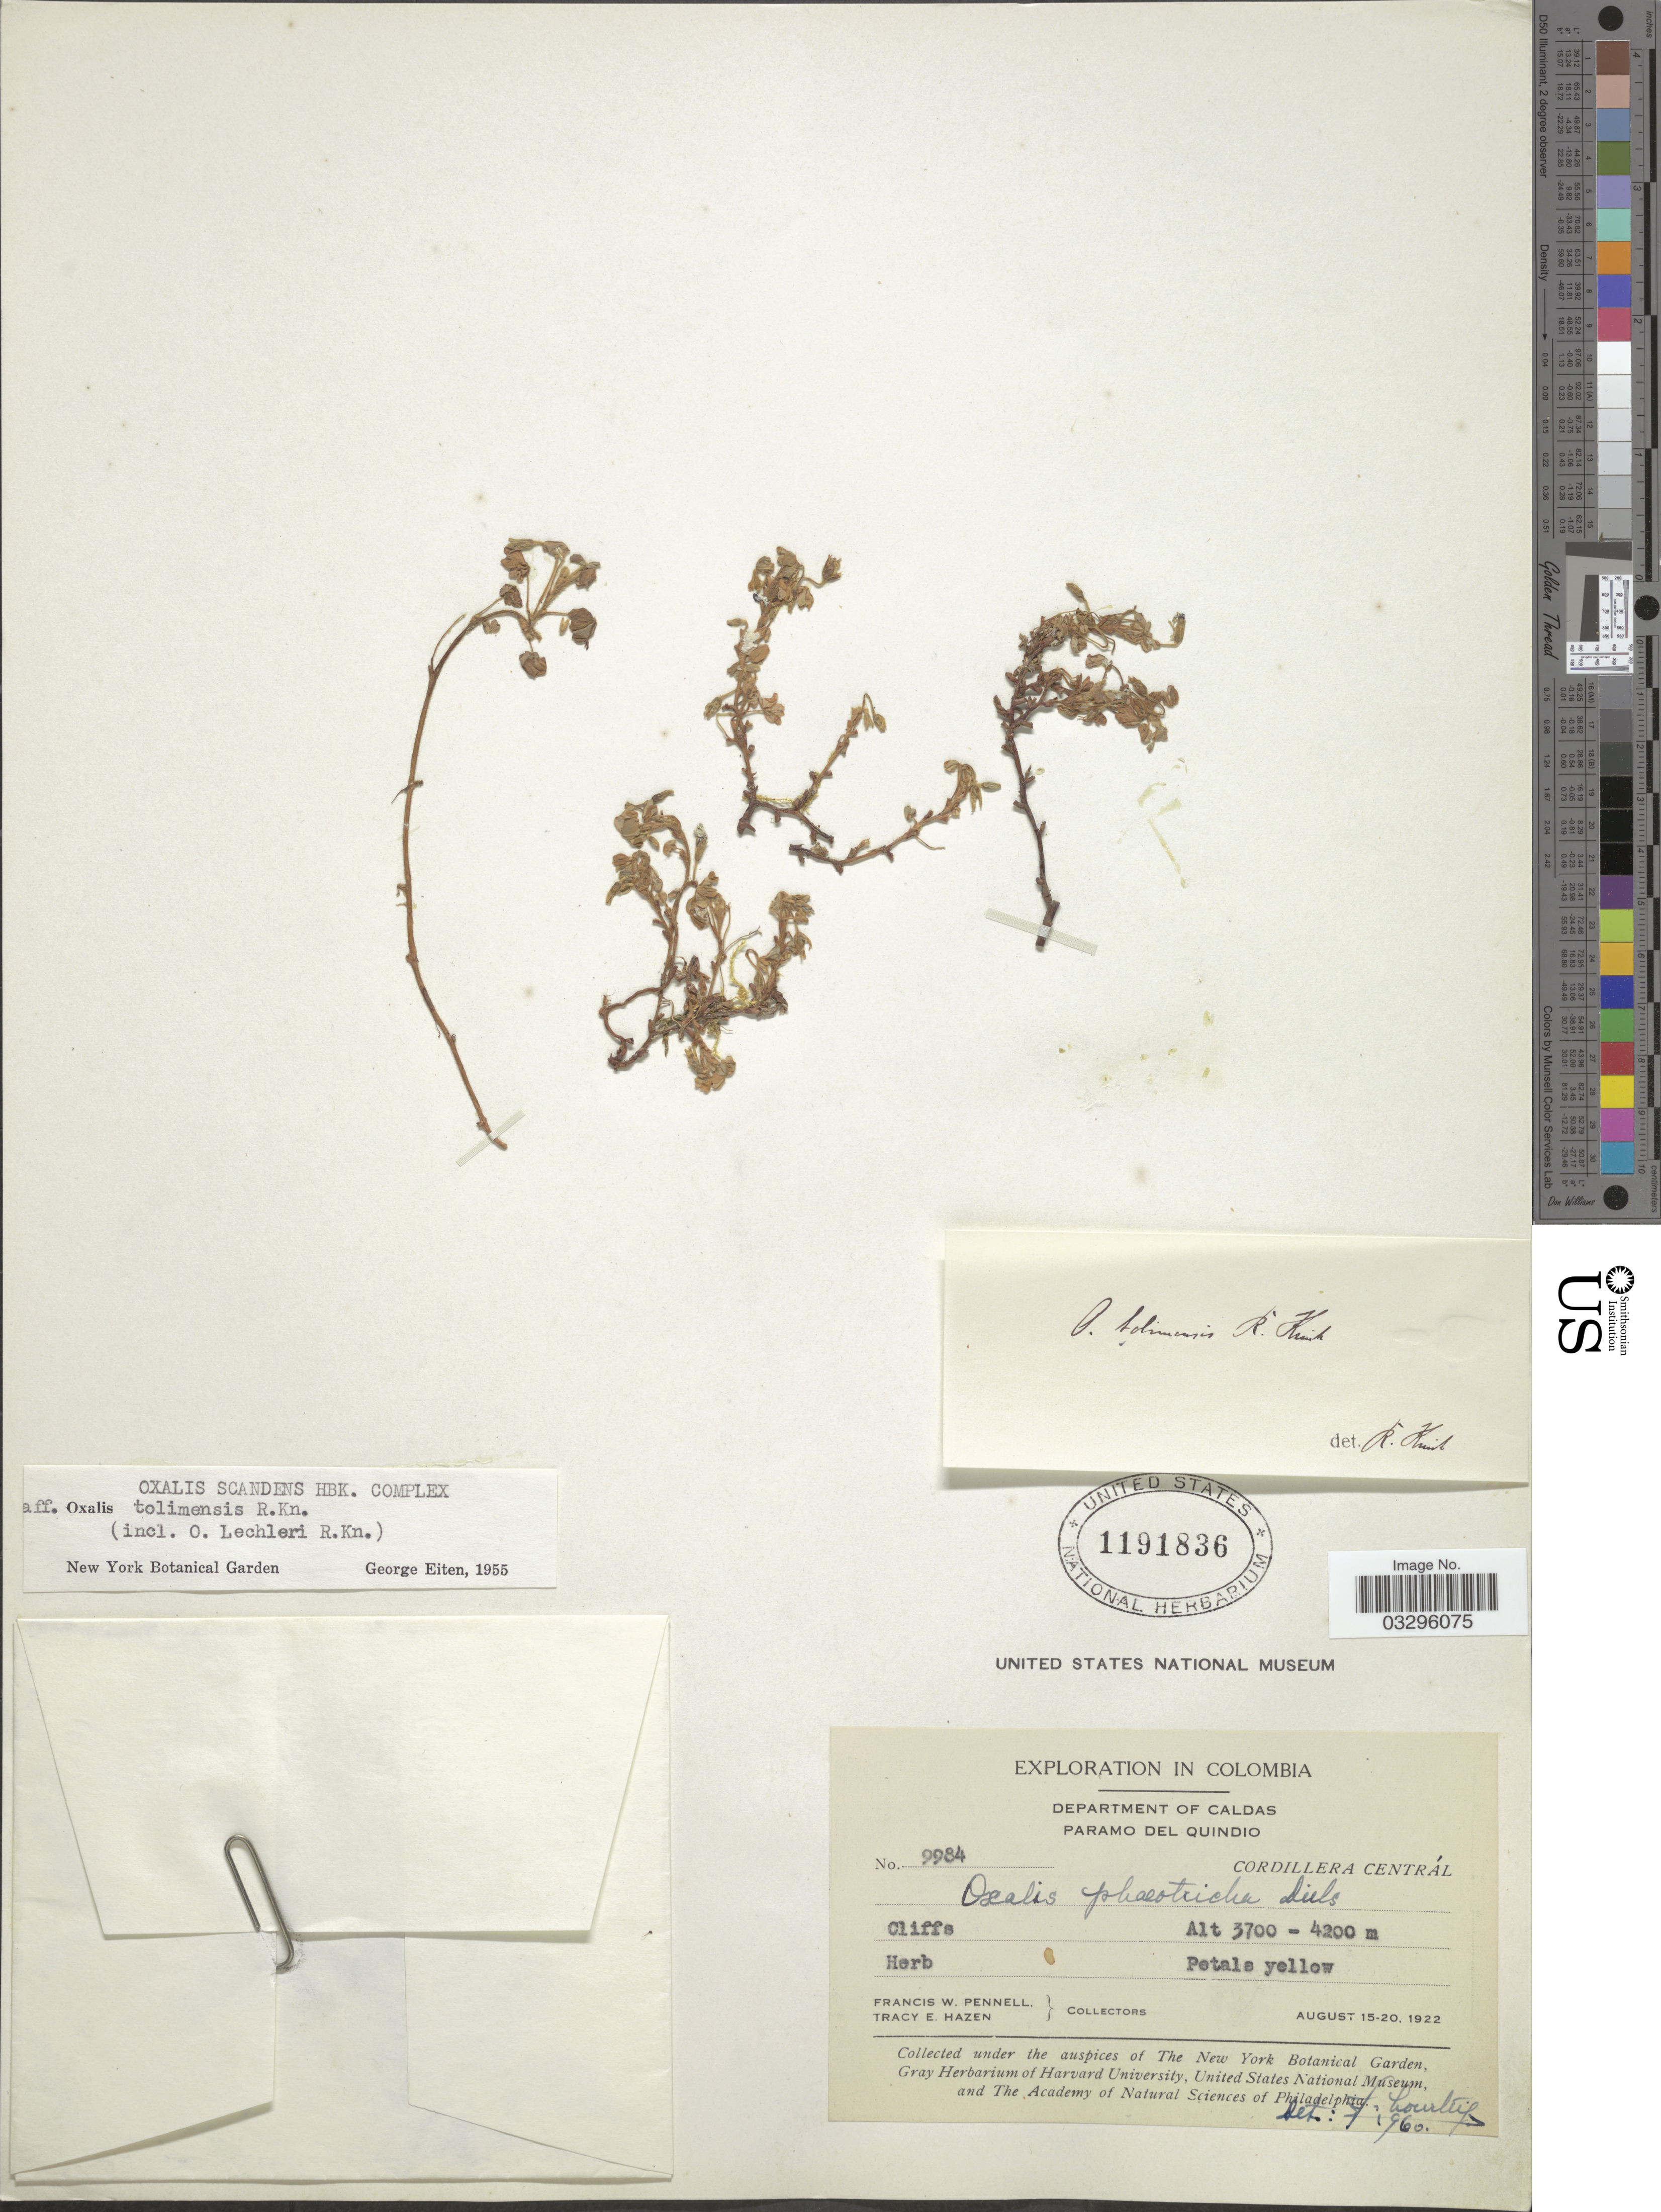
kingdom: Plantae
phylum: Tracheophyta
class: Magnoliopsida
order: Oxalidales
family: Oxalidaceae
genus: Oxalis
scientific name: Oxalis phaeotricha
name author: Diels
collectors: F. W. Pennell & T. E. Hazen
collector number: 9984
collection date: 1922-08-15/1922-08-20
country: Colombia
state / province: Caldas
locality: Department of Caldas. Paramo del Quindio. Cordillera Central.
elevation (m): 3700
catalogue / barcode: US 1191836